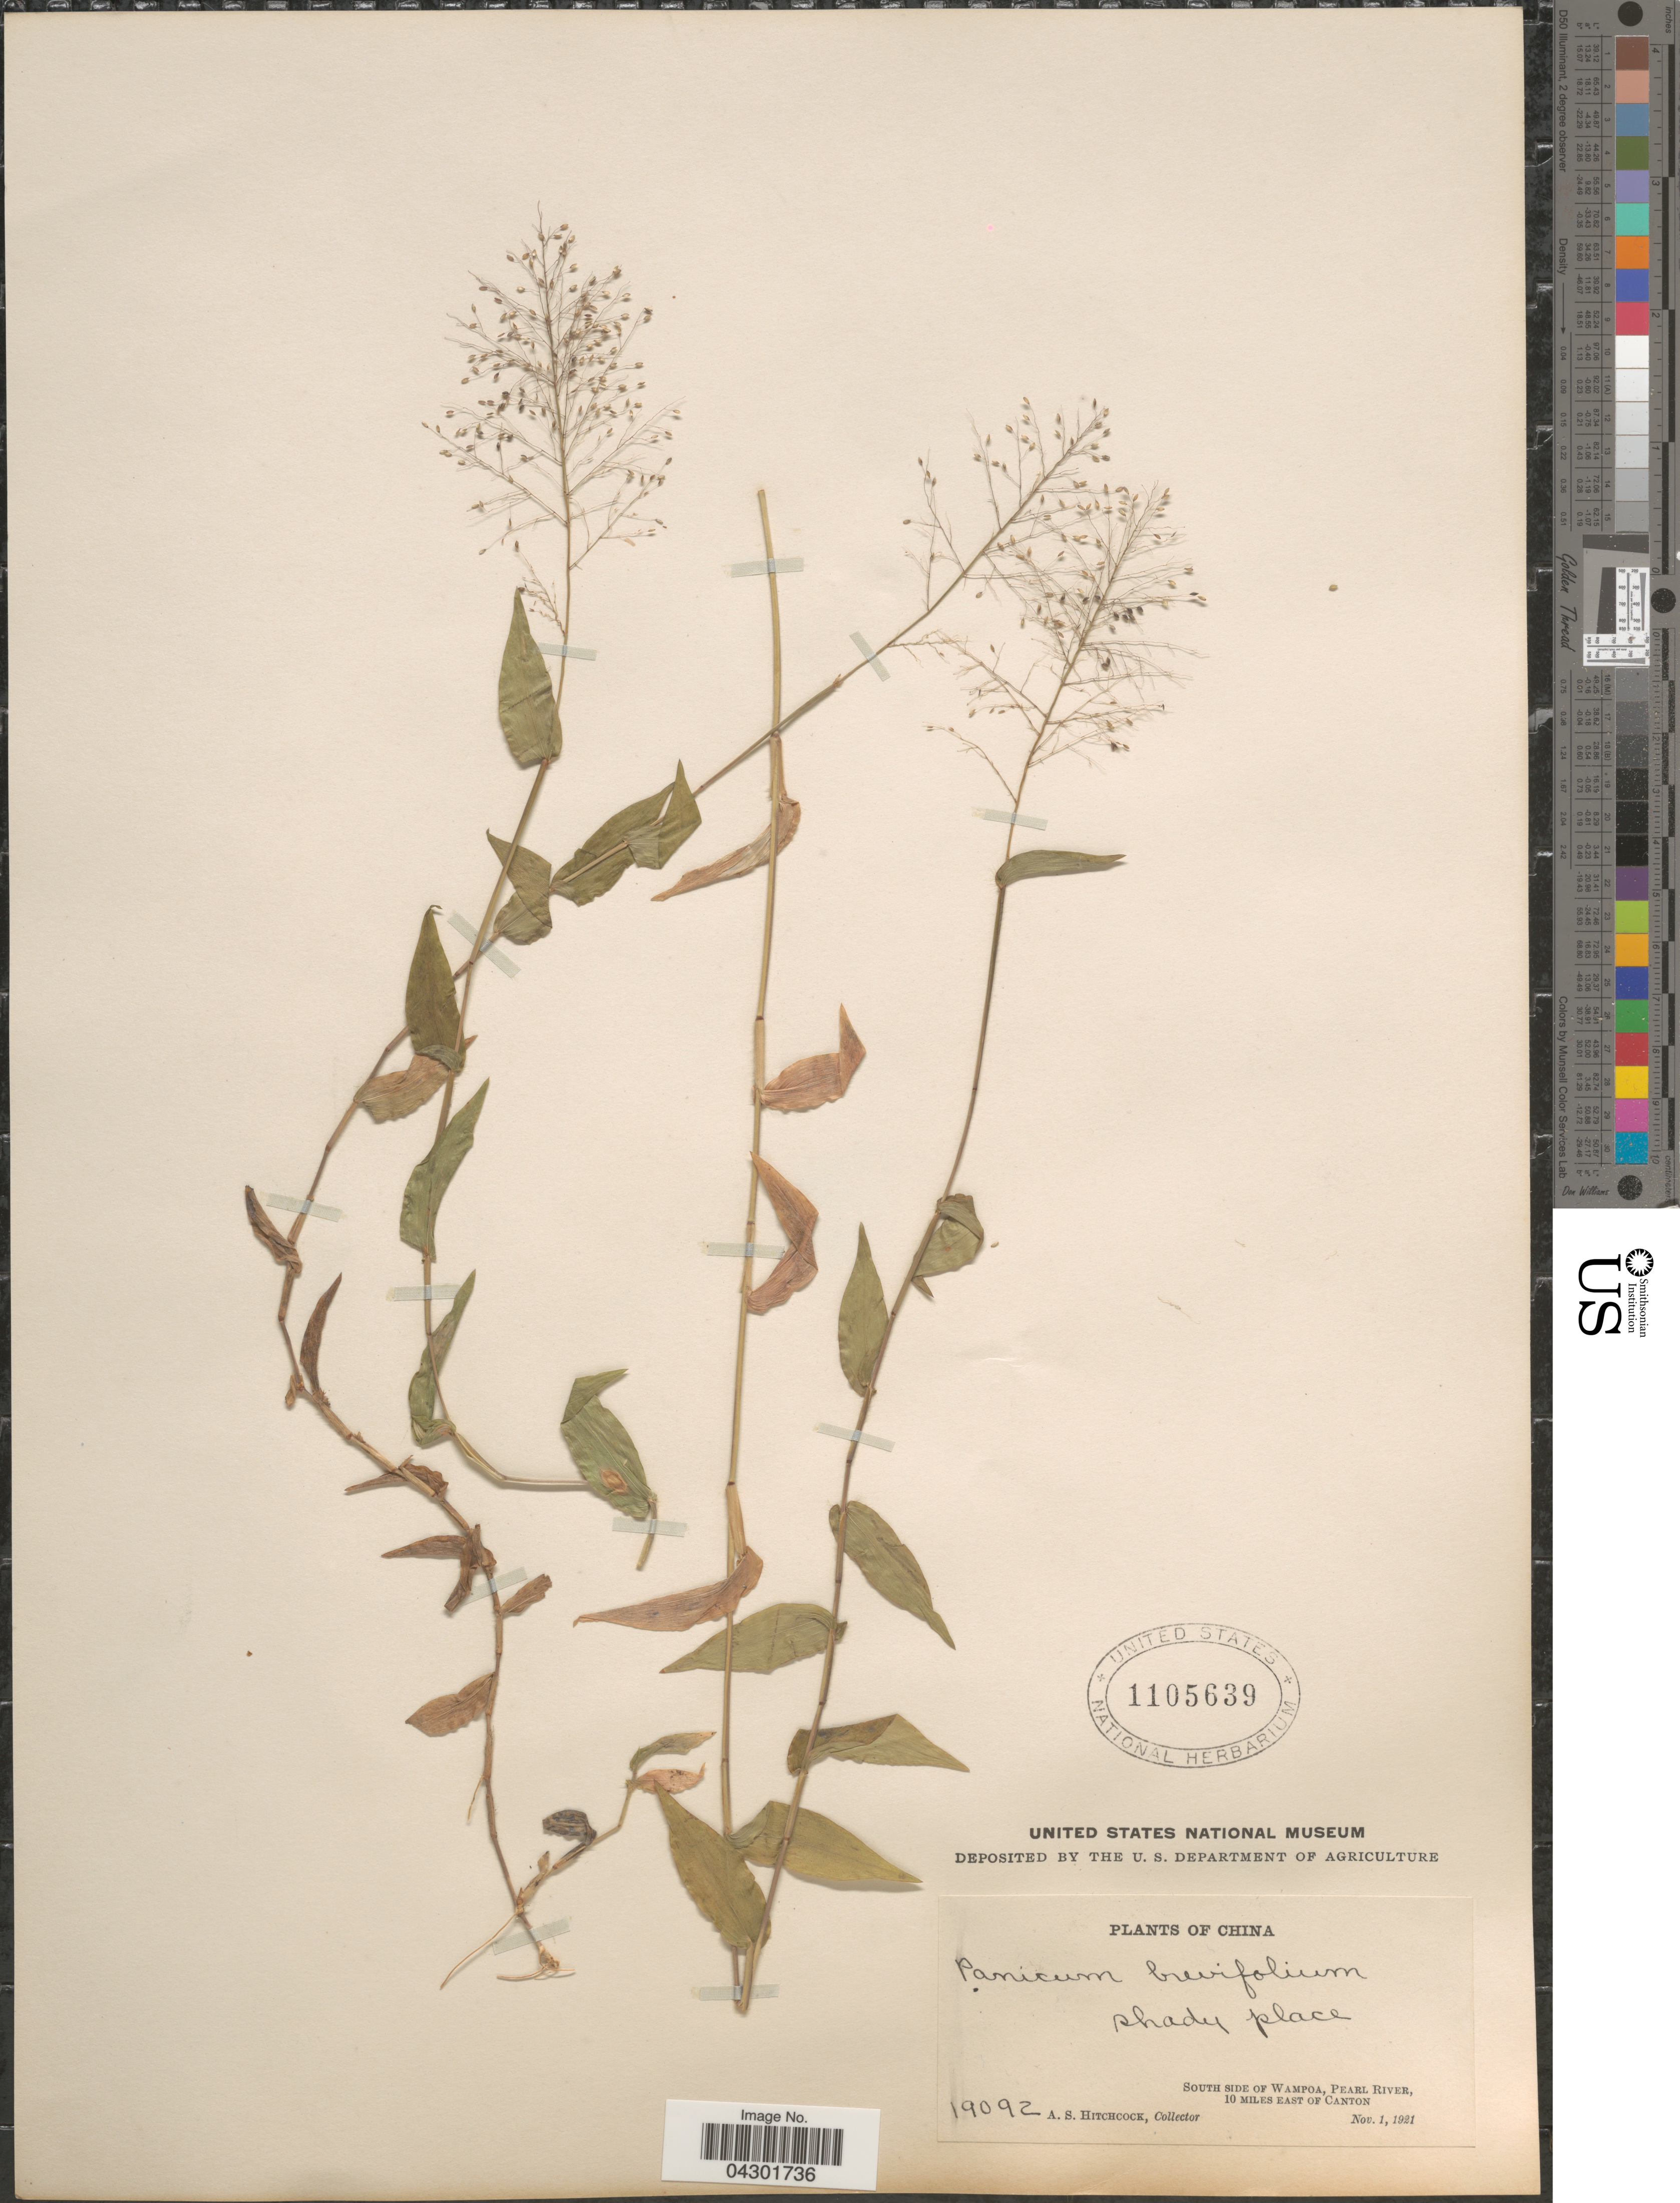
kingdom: Plantae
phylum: Tracheophyta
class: Liliopsida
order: Poales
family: Poaceae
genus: Panicum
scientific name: Panicum brevifolium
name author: L.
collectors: A. S. Hitchcock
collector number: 19092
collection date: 1921-11-01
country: China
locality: Shady place. South side of Wampoa, Pearl River, 10 miles east of Canton.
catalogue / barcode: US 1105639